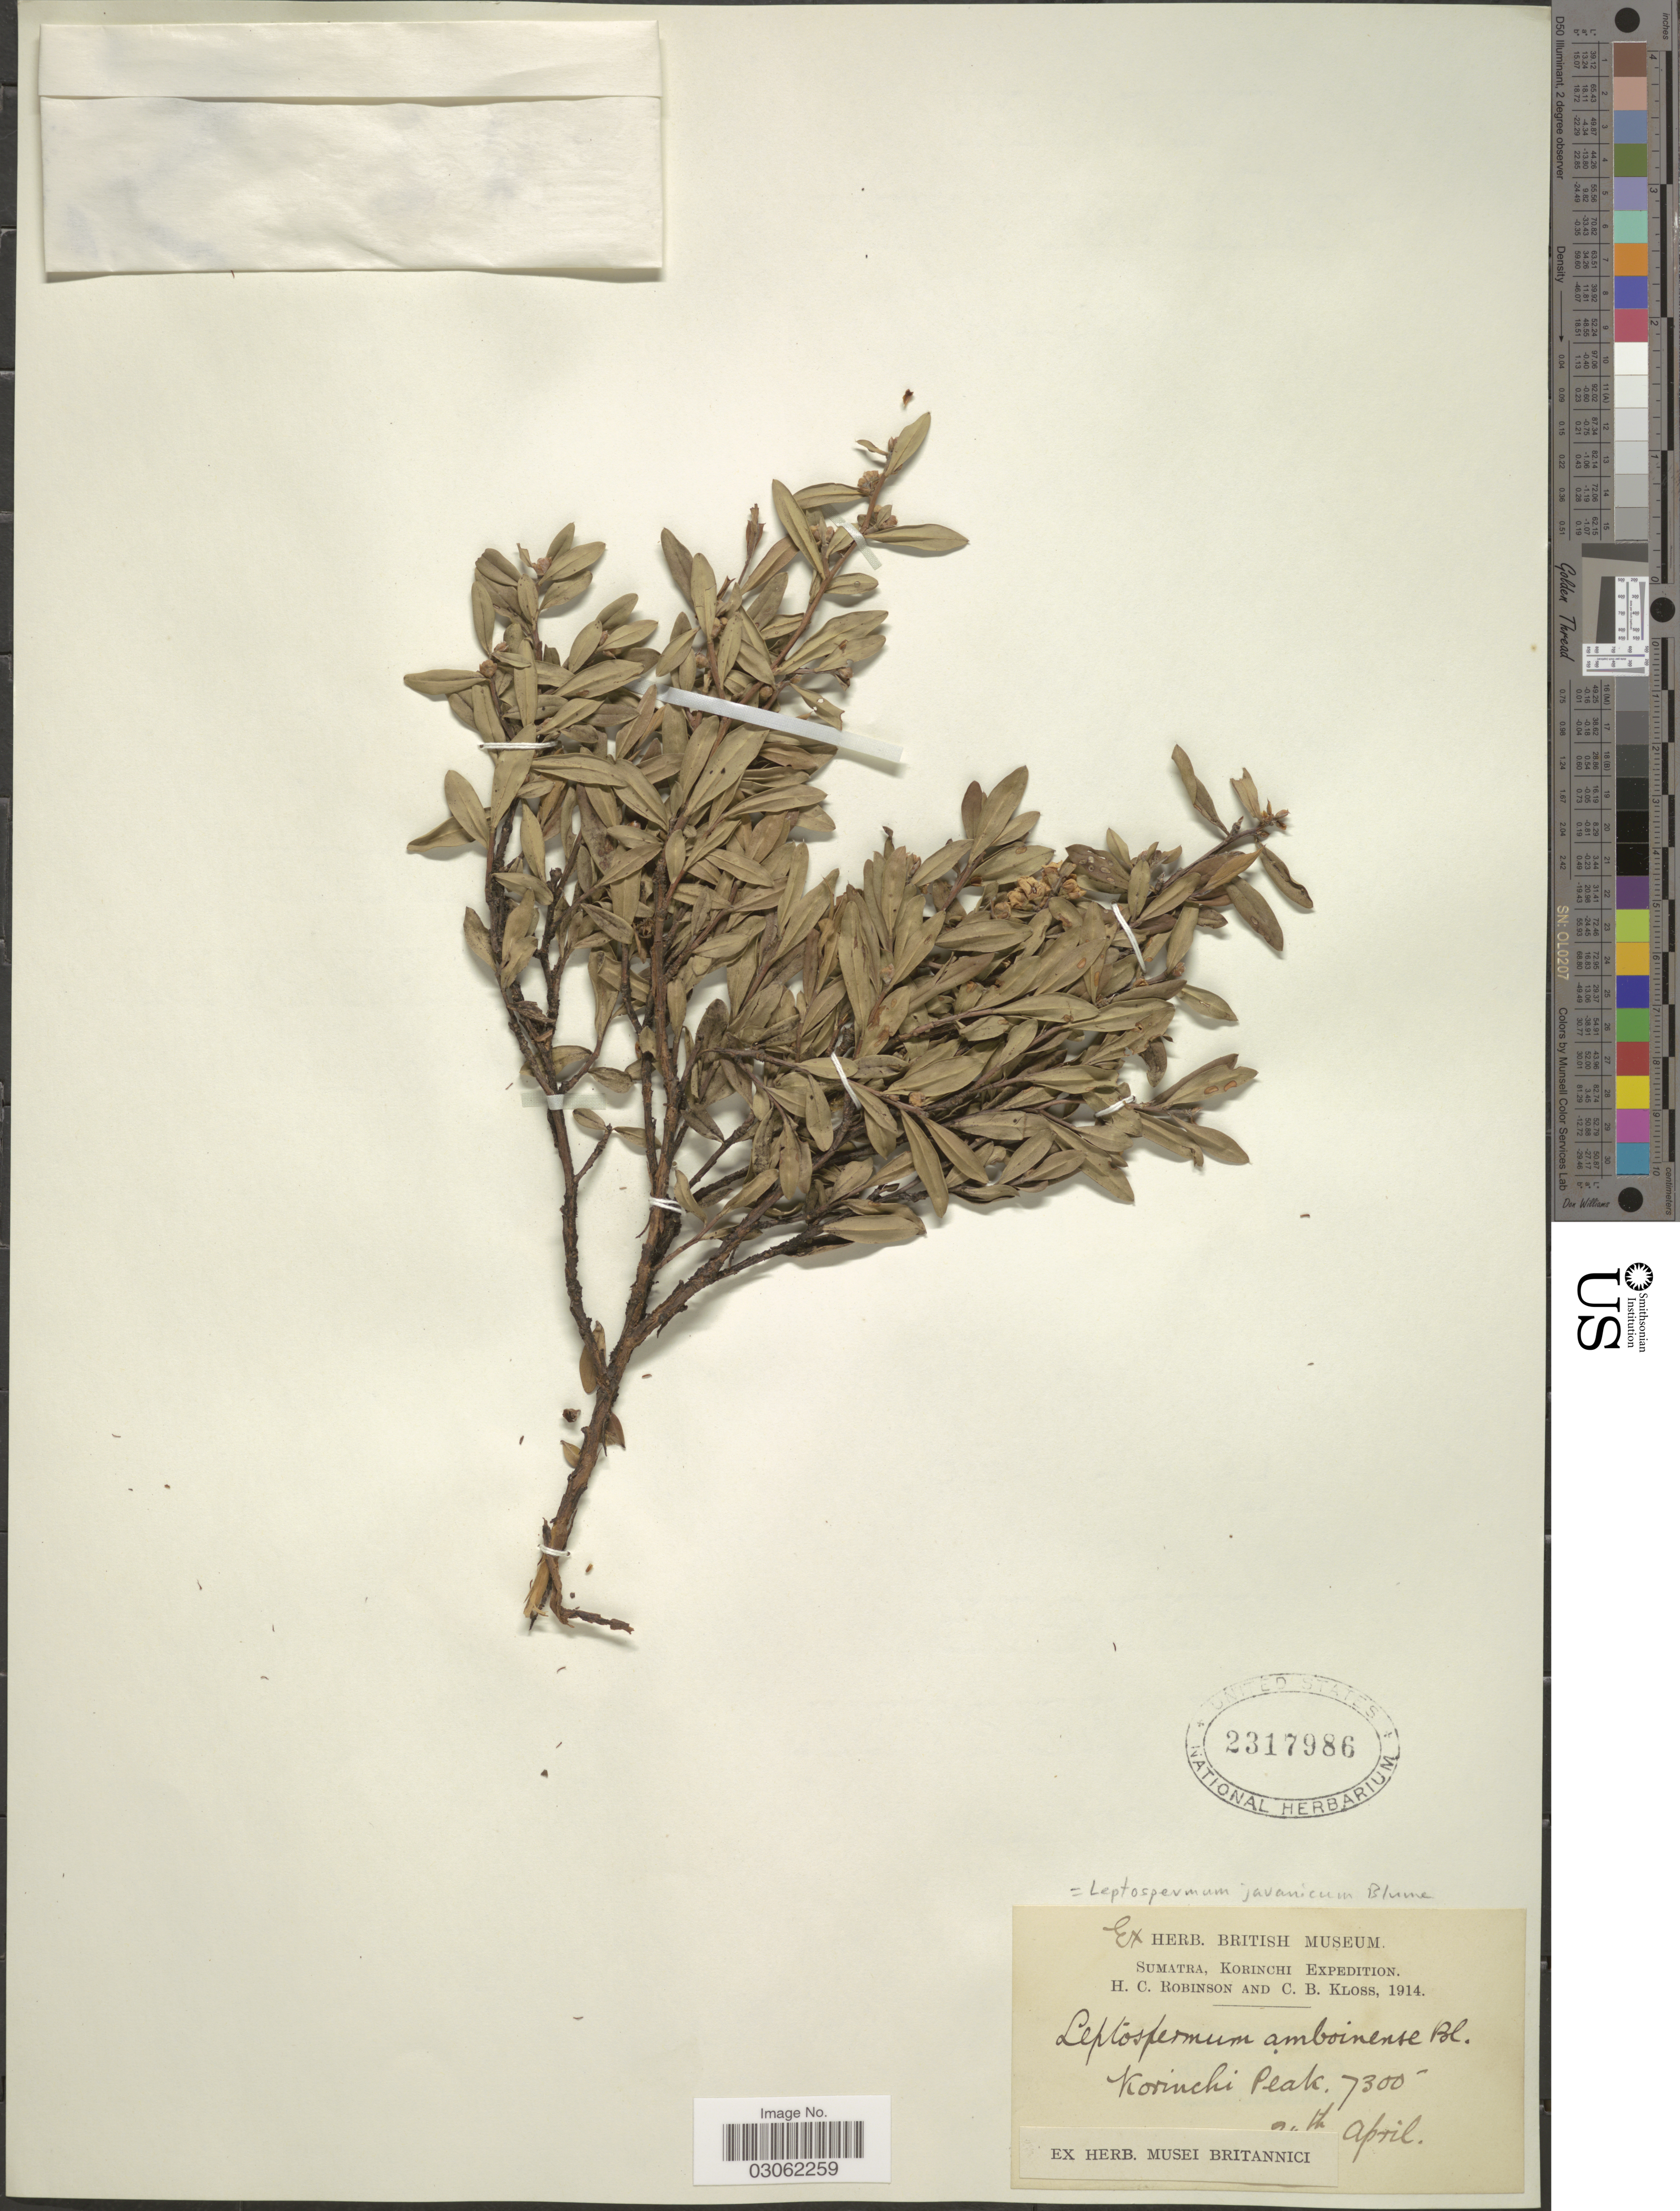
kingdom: Plantae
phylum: Tracheophyta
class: Magnoliopsida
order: Myrtales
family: Myrtaceae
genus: Leptospermum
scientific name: Leptospermum javanicum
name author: Blume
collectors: H. C. Robinson & C. Kloss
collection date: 1914-04-24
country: Indonesia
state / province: Sumatra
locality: Korinchi. Korinchi Peak.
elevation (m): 2225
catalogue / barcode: US 2317986